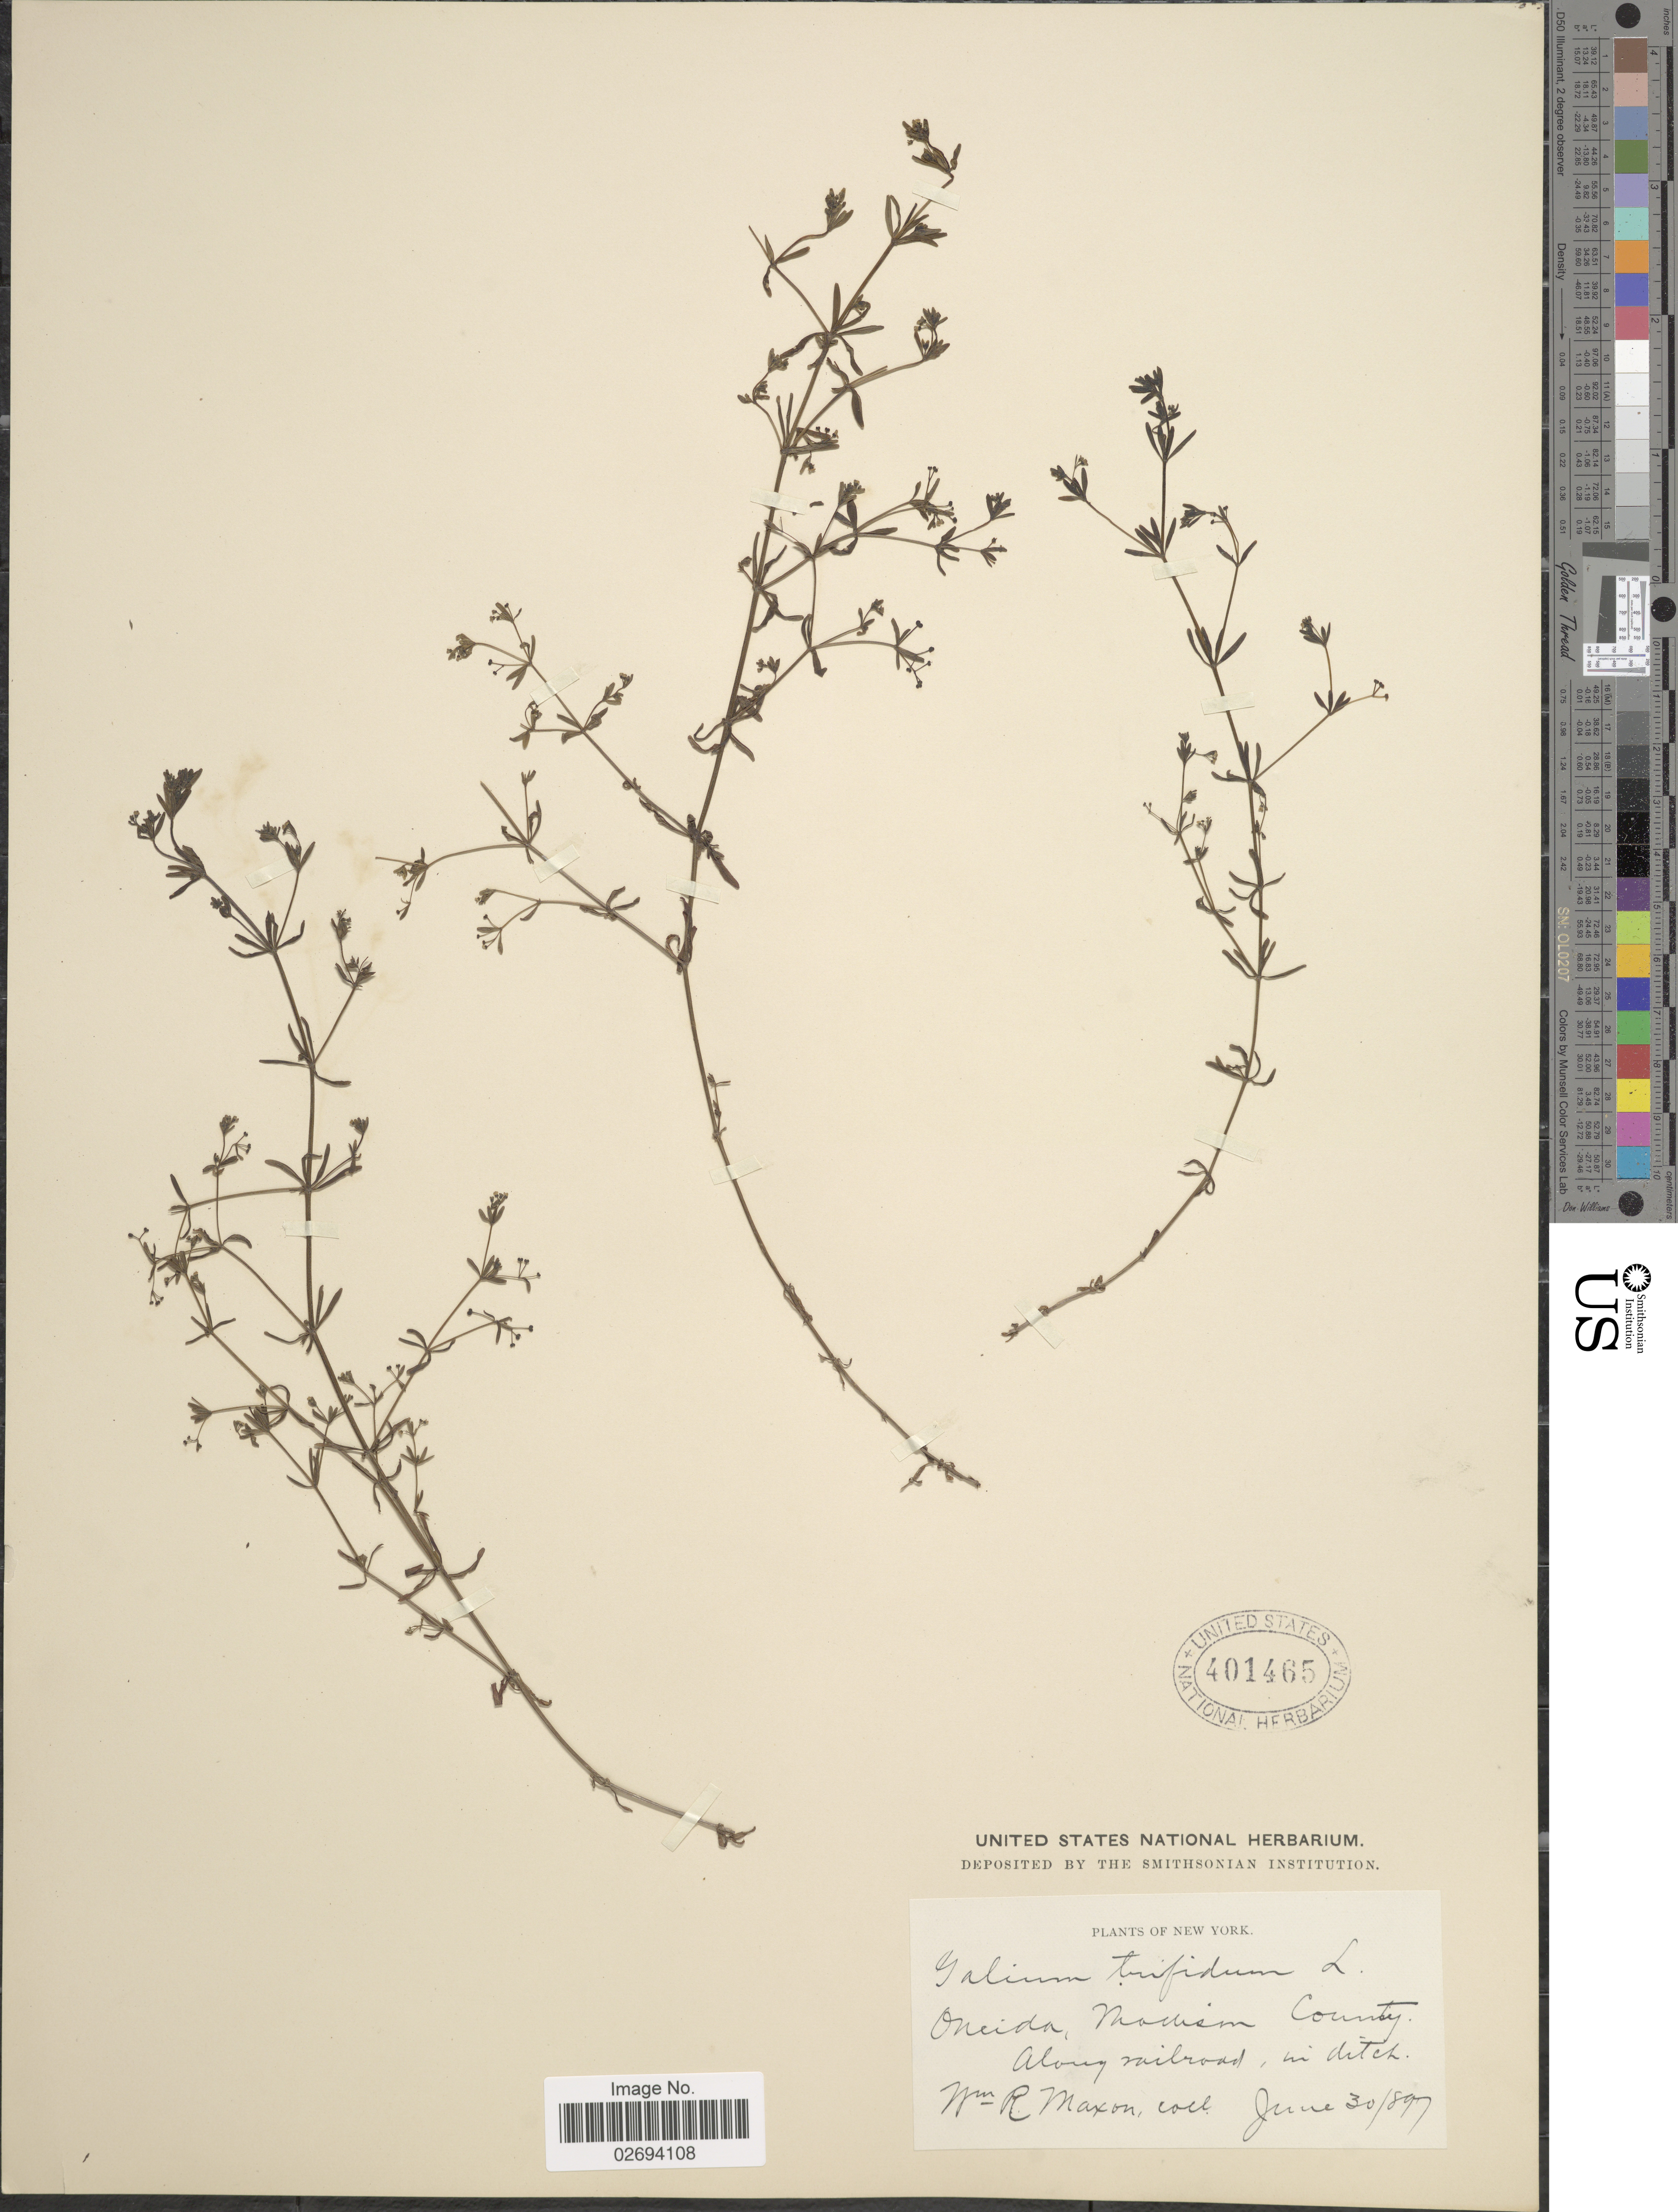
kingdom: Plantae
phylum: Tracheophyta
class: Magnoliopsida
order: Gentianales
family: Rubiaceae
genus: Galium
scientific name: Galium trifidum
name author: L.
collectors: W. R. Maxon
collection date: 1897-06-30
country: United States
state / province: New York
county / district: Oneida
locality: Oneida, Madison County, along railroad, in ditch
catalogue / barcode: US 401465